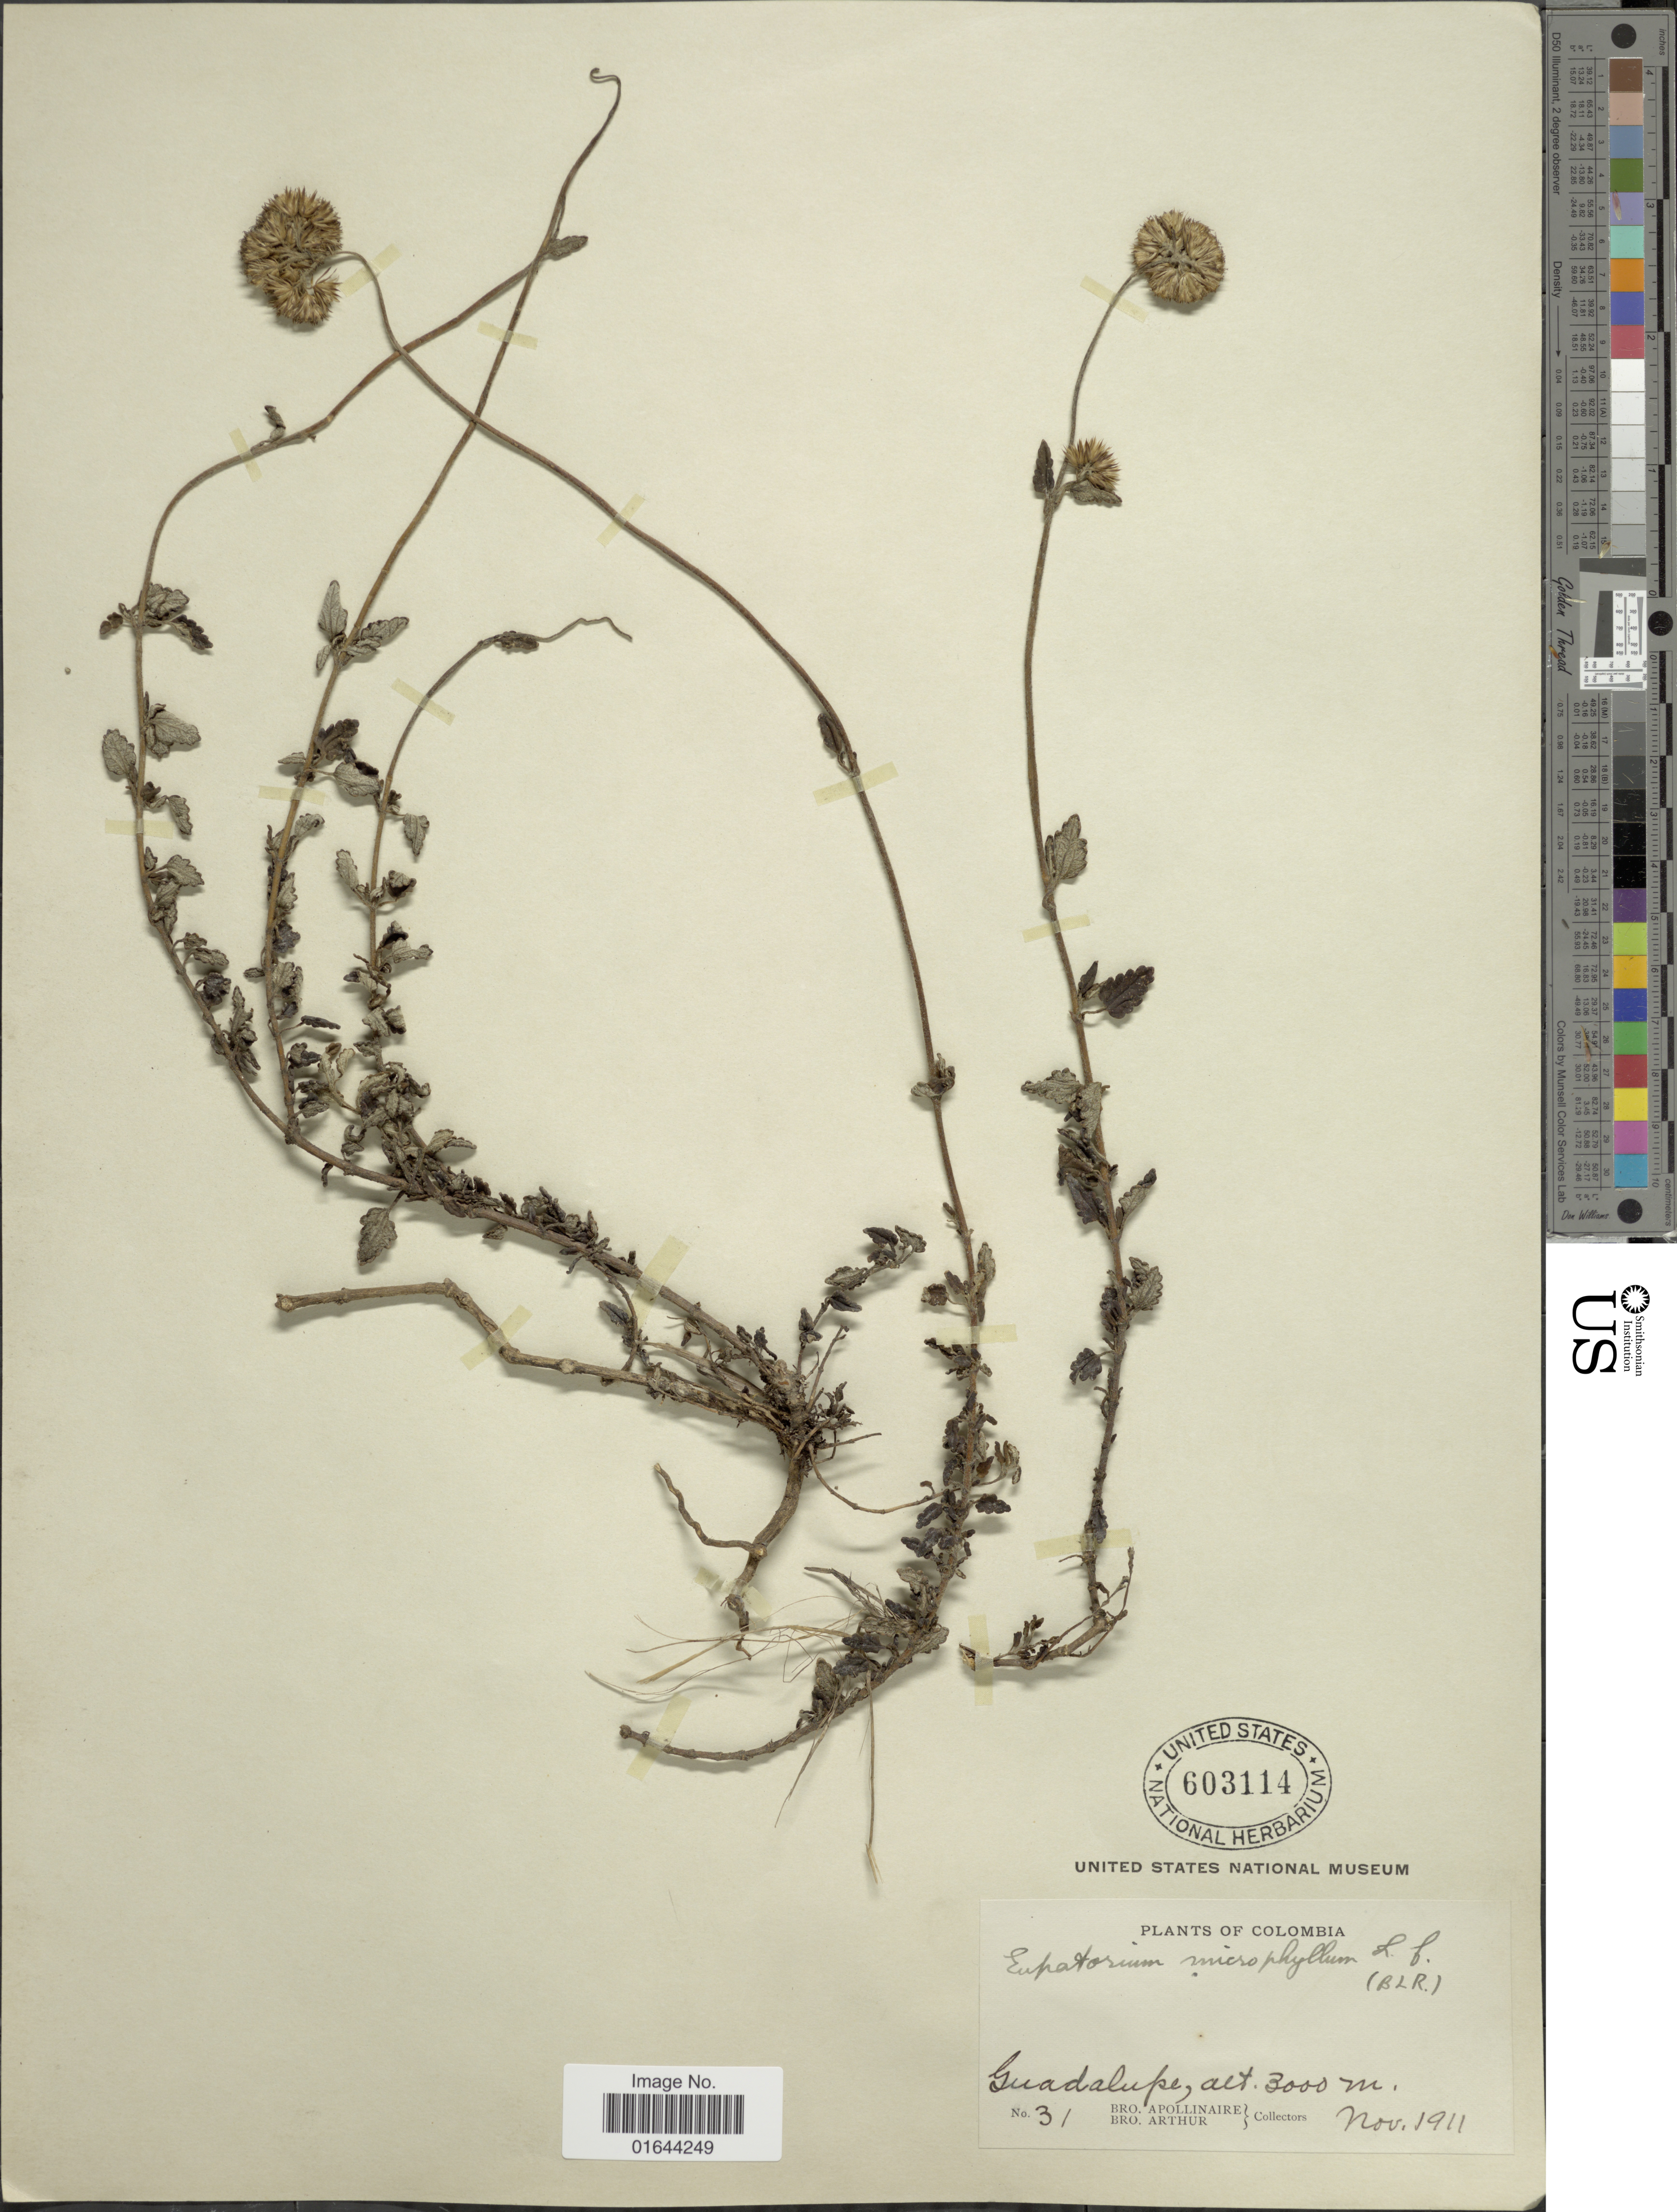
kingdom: Plantae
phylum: Tracheophyta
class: Magnoliopsida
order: Asterales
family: Asteraceae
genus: Lourteigia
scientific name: Lourteigia microphylla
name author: (L. f.) R.M. King & H. Rob.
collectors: Bro. Apollinaire & Bro. Arthur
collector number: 31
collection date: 1911-11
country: Colombia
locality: Columbia, Guadalupe.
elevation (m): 3000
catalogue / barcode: US 603114